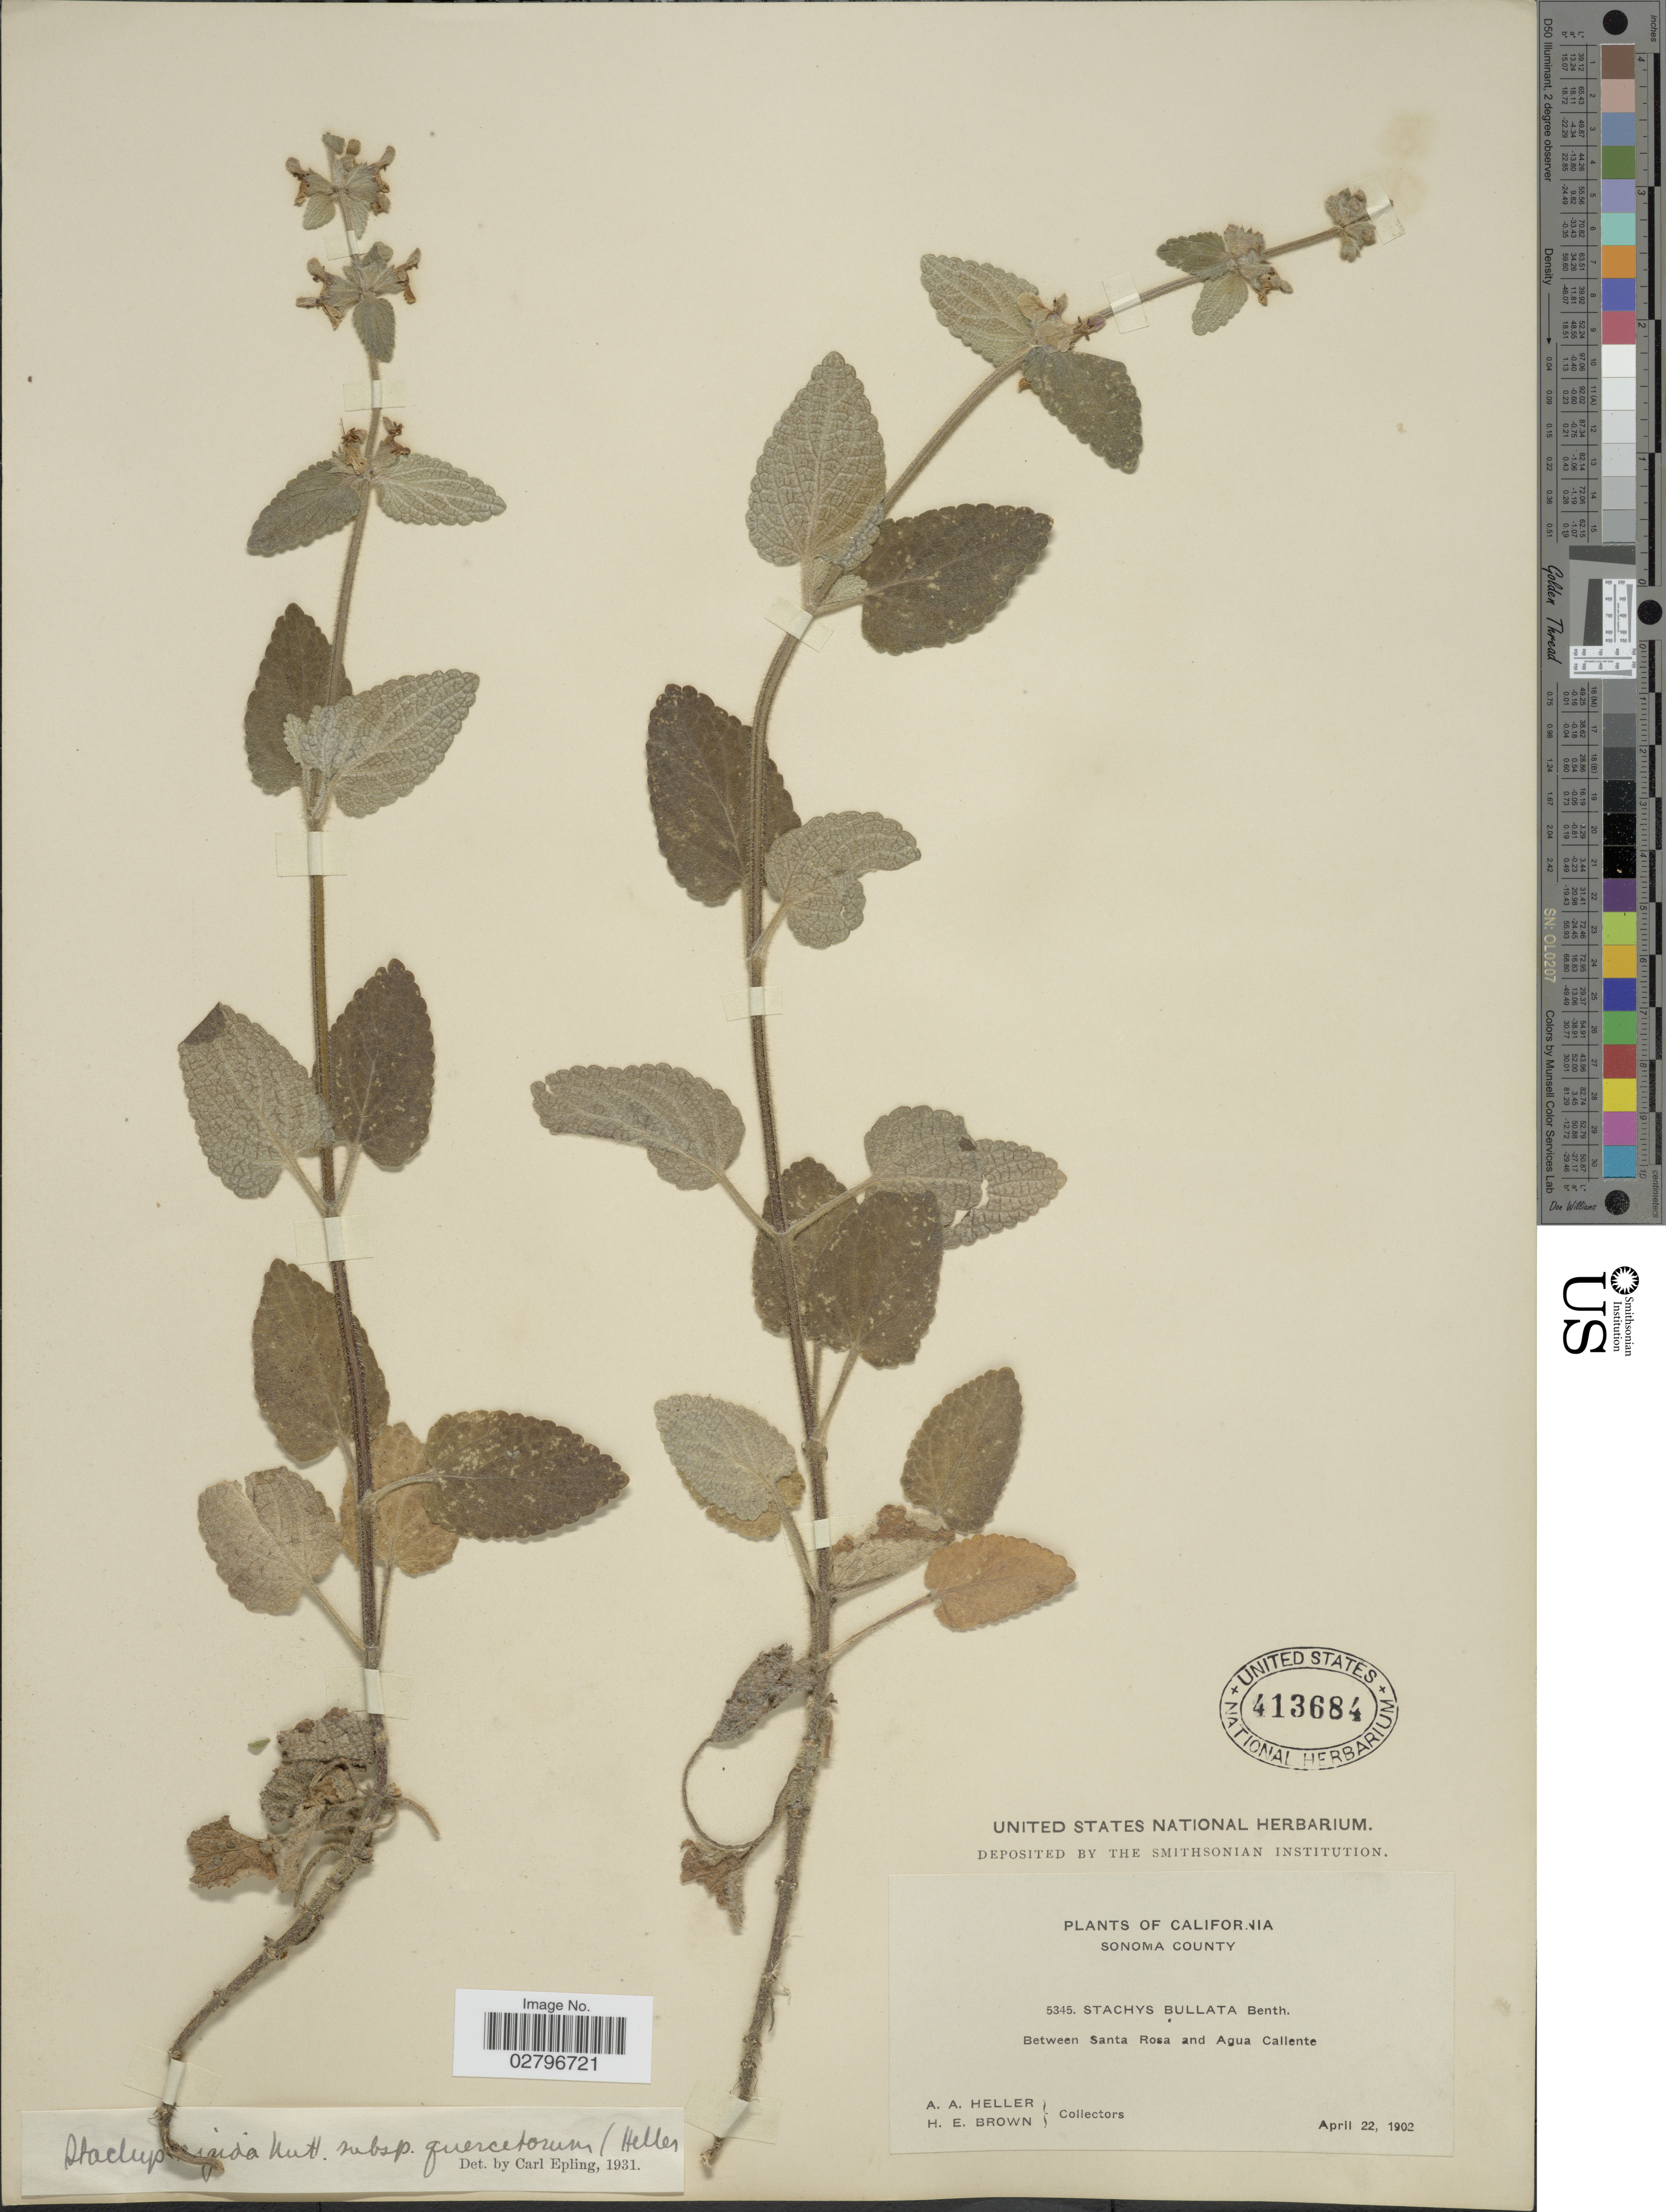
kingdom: Plantae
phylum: Tracheophyta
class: Magnoliopsida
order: Lamiales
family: Lamiaceae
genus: Stachys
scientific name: Stachys rigida subsp. quercetorum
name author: (A. Heller) Epling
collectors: A. A. Heller & H. E. Brown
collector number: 5345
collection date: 1902-04-22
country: United States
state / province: California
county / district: Sonoma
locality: Sonoma County, Between Santa Rosa and Agua Callente.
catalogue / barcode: US 413684